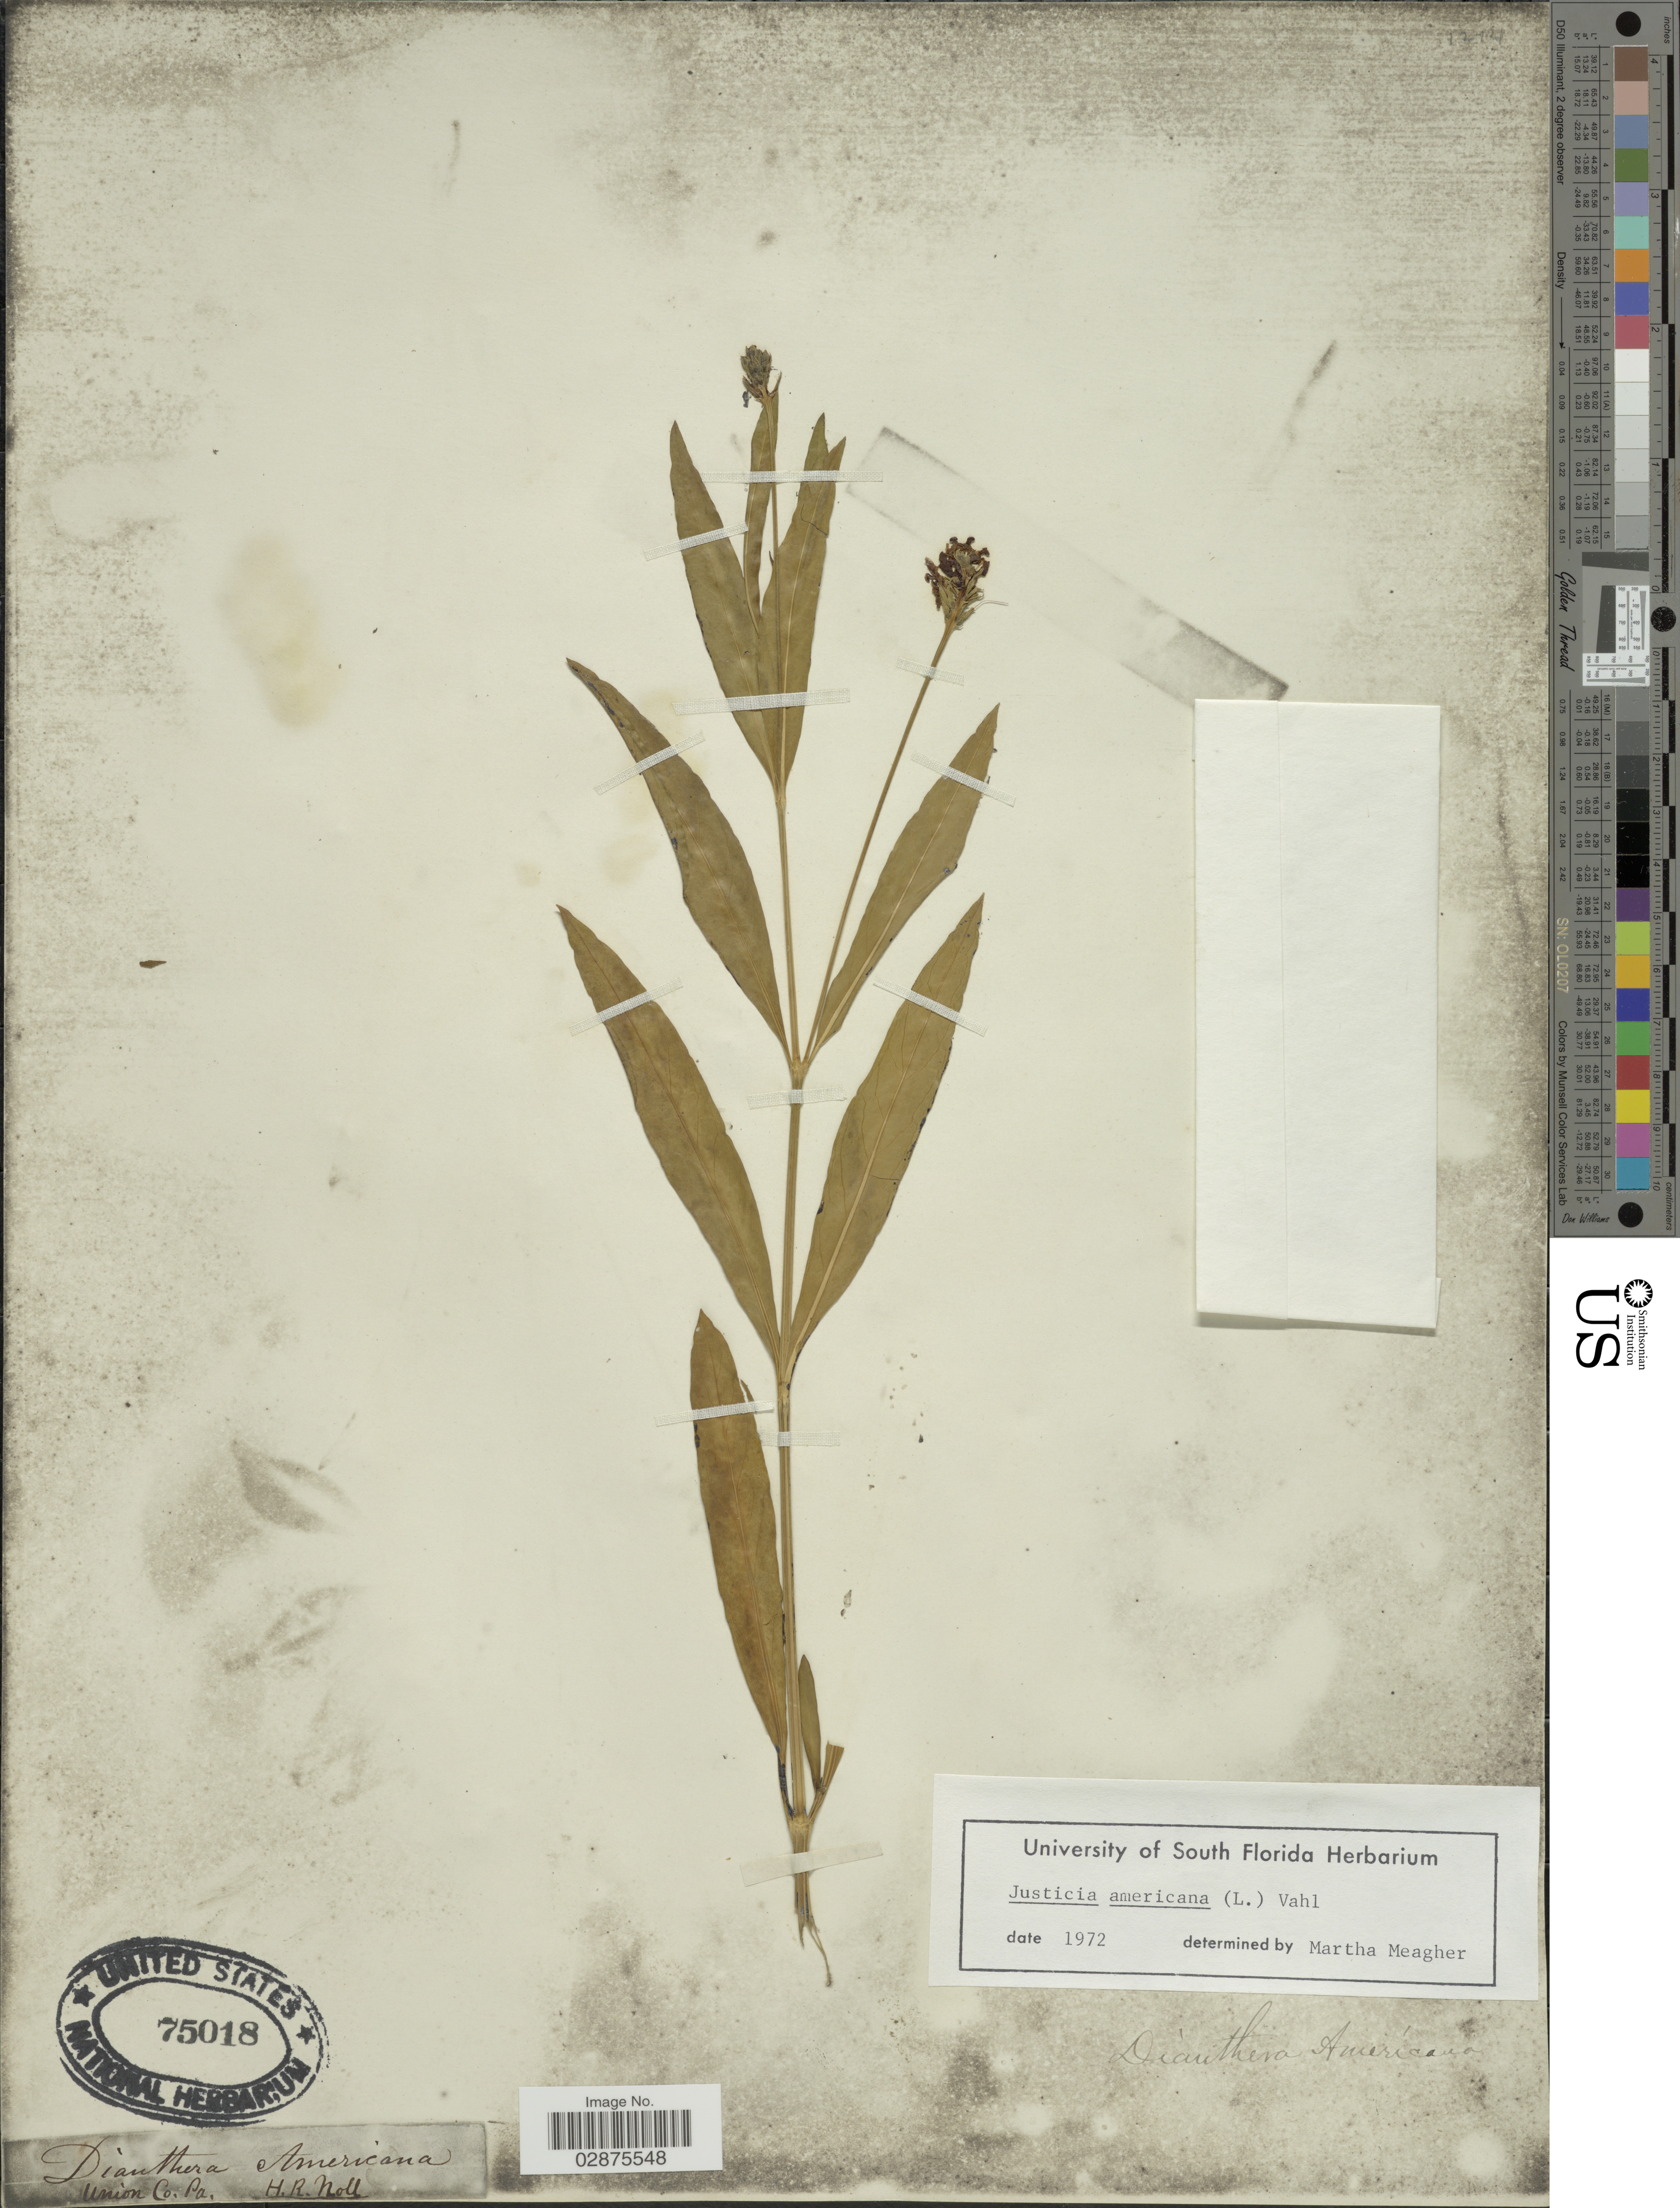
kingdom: Plantae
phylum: Tracheophyta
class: Magnoliopsida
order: Lamiales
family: Acanthaceae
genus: Justicia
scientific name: Justicia americana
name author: (L.) Vahl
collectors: H. Noll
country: United States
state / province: Pennsylvania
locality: Union Co. Pa.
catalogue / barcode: US 75018